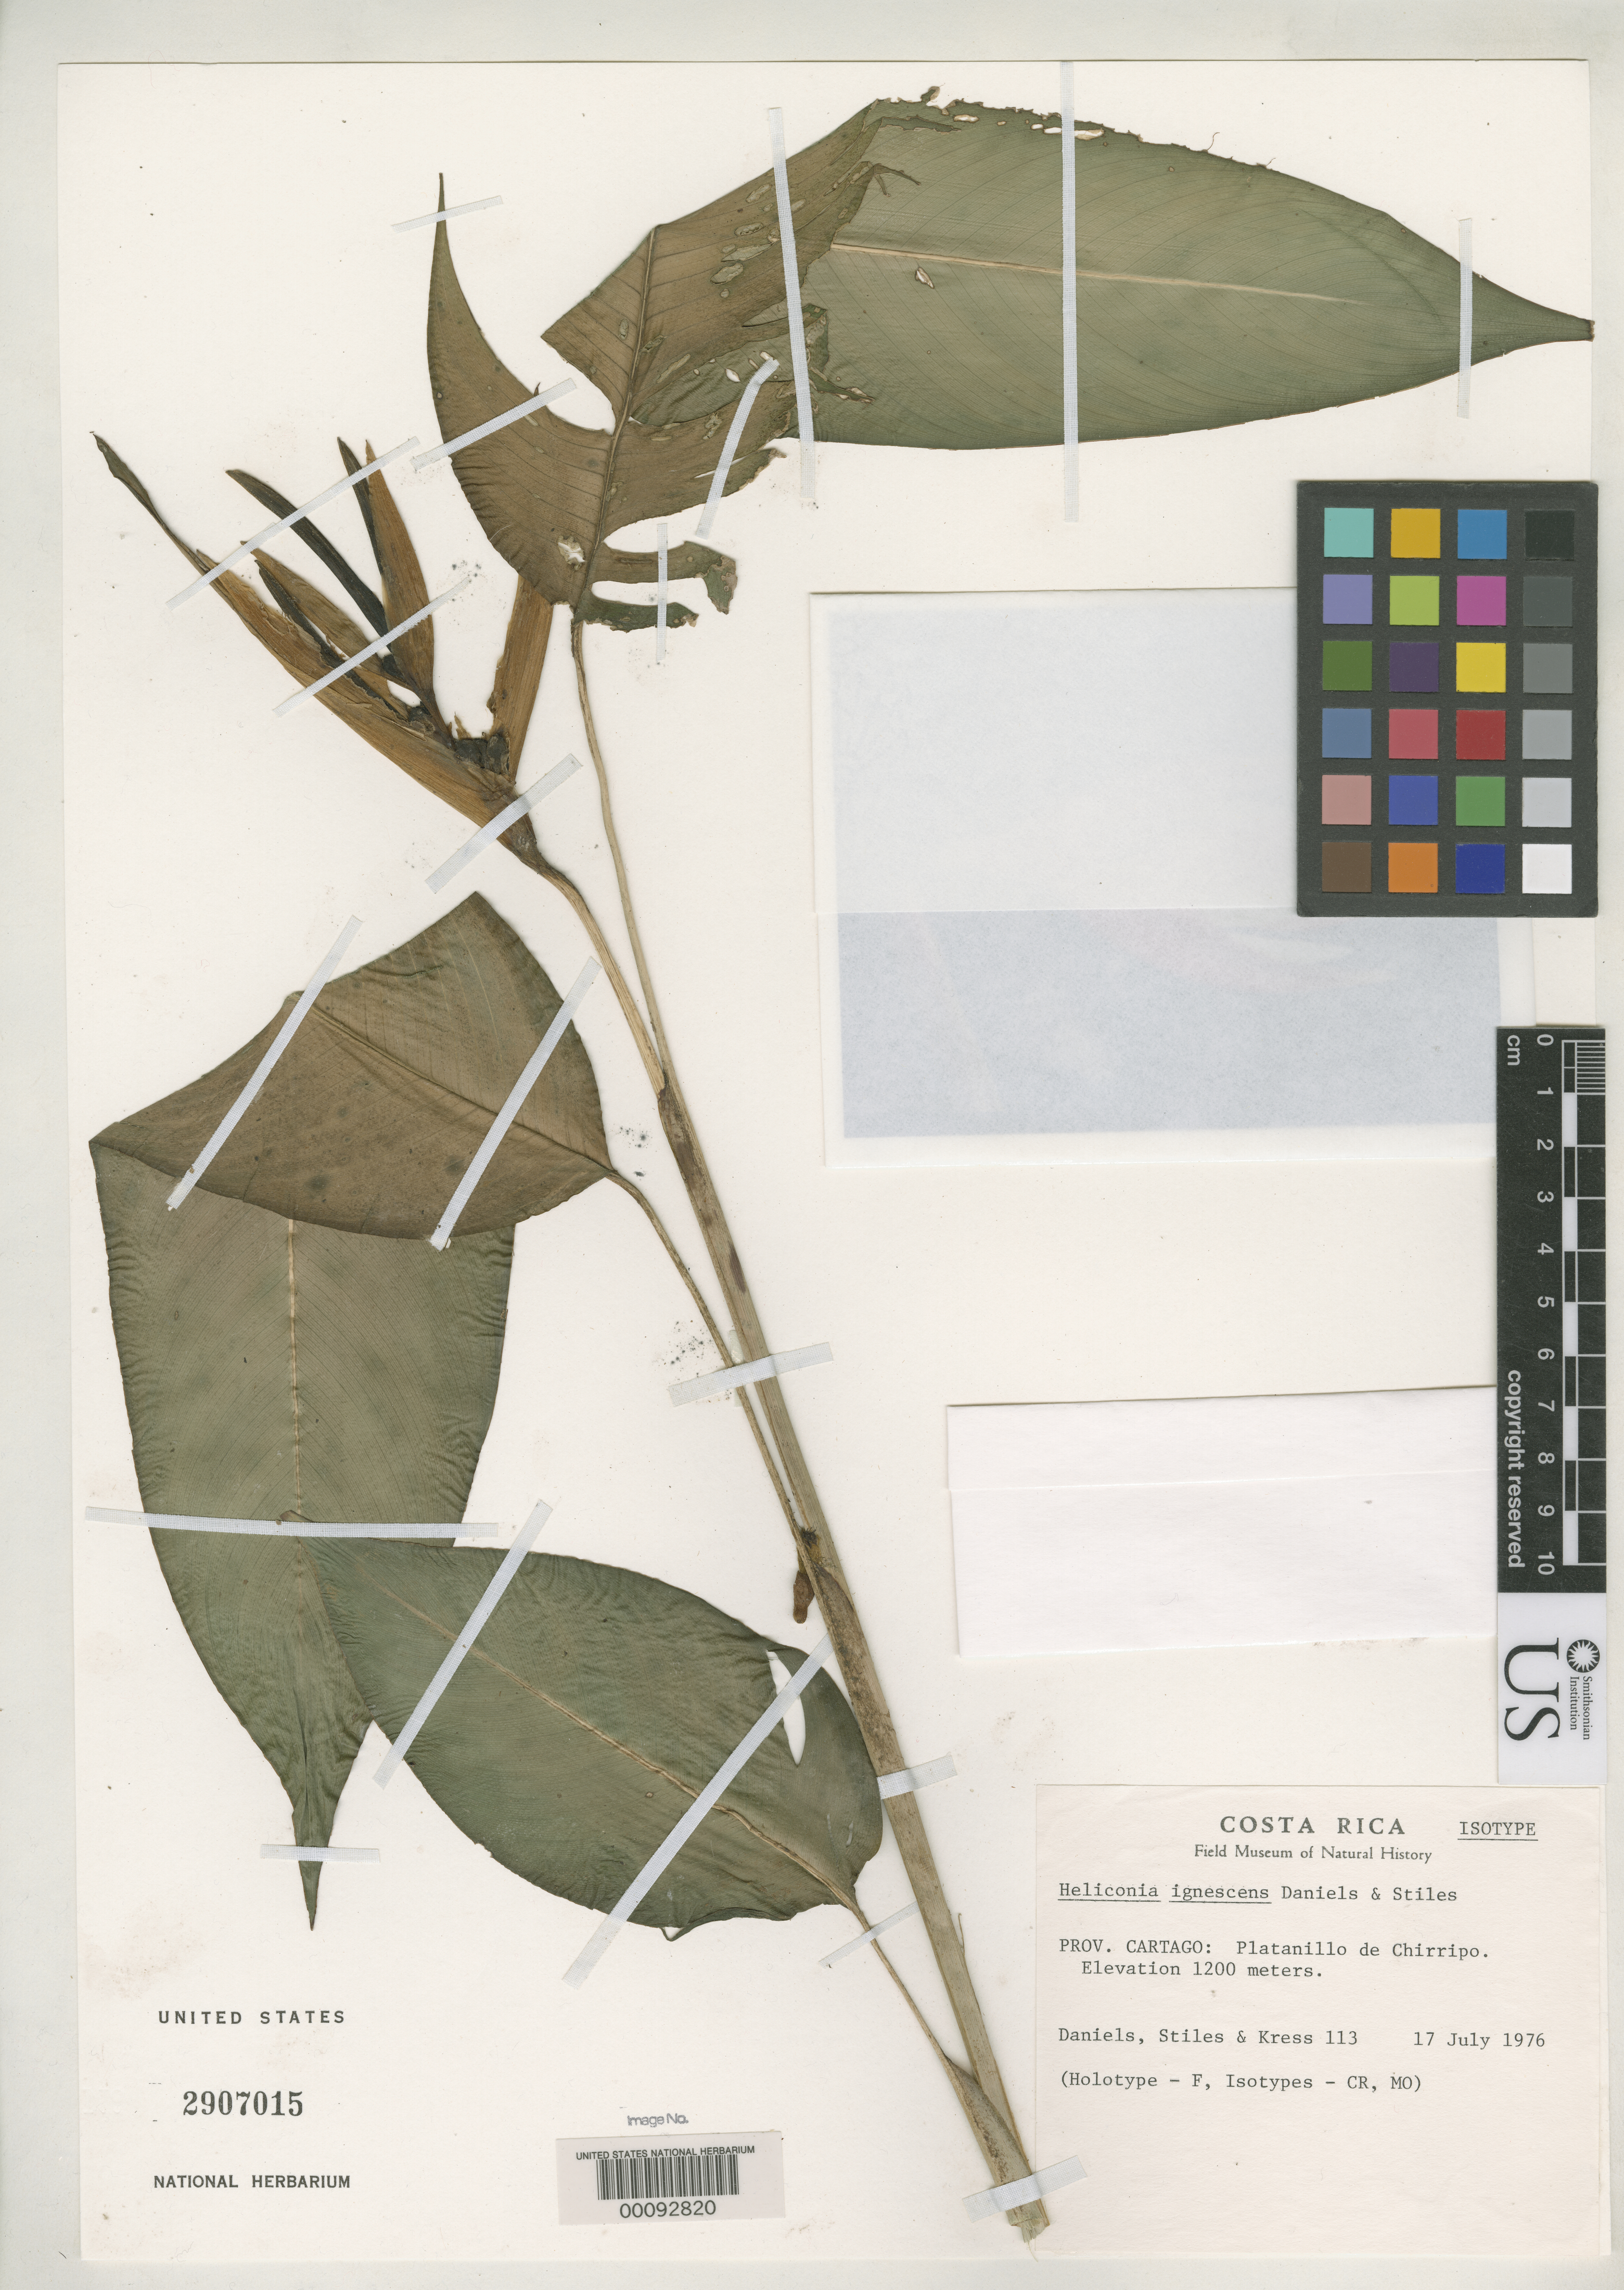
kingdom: Plantae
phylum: Tracheophyta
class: Liliopsida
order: Zingiberales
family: Heliconiaceae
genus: Heliconia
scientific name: Heliconia ignescens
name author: G.S. Daniels & F.G. Stiles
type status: Isotype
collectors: G. S. Daniels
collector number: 113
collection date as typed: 17 Jul 1976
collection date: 1976-07-17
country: Costa Rica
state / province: Cartago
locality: Platanillo de Chirripo.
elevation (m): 1200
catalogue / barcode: US 2907015